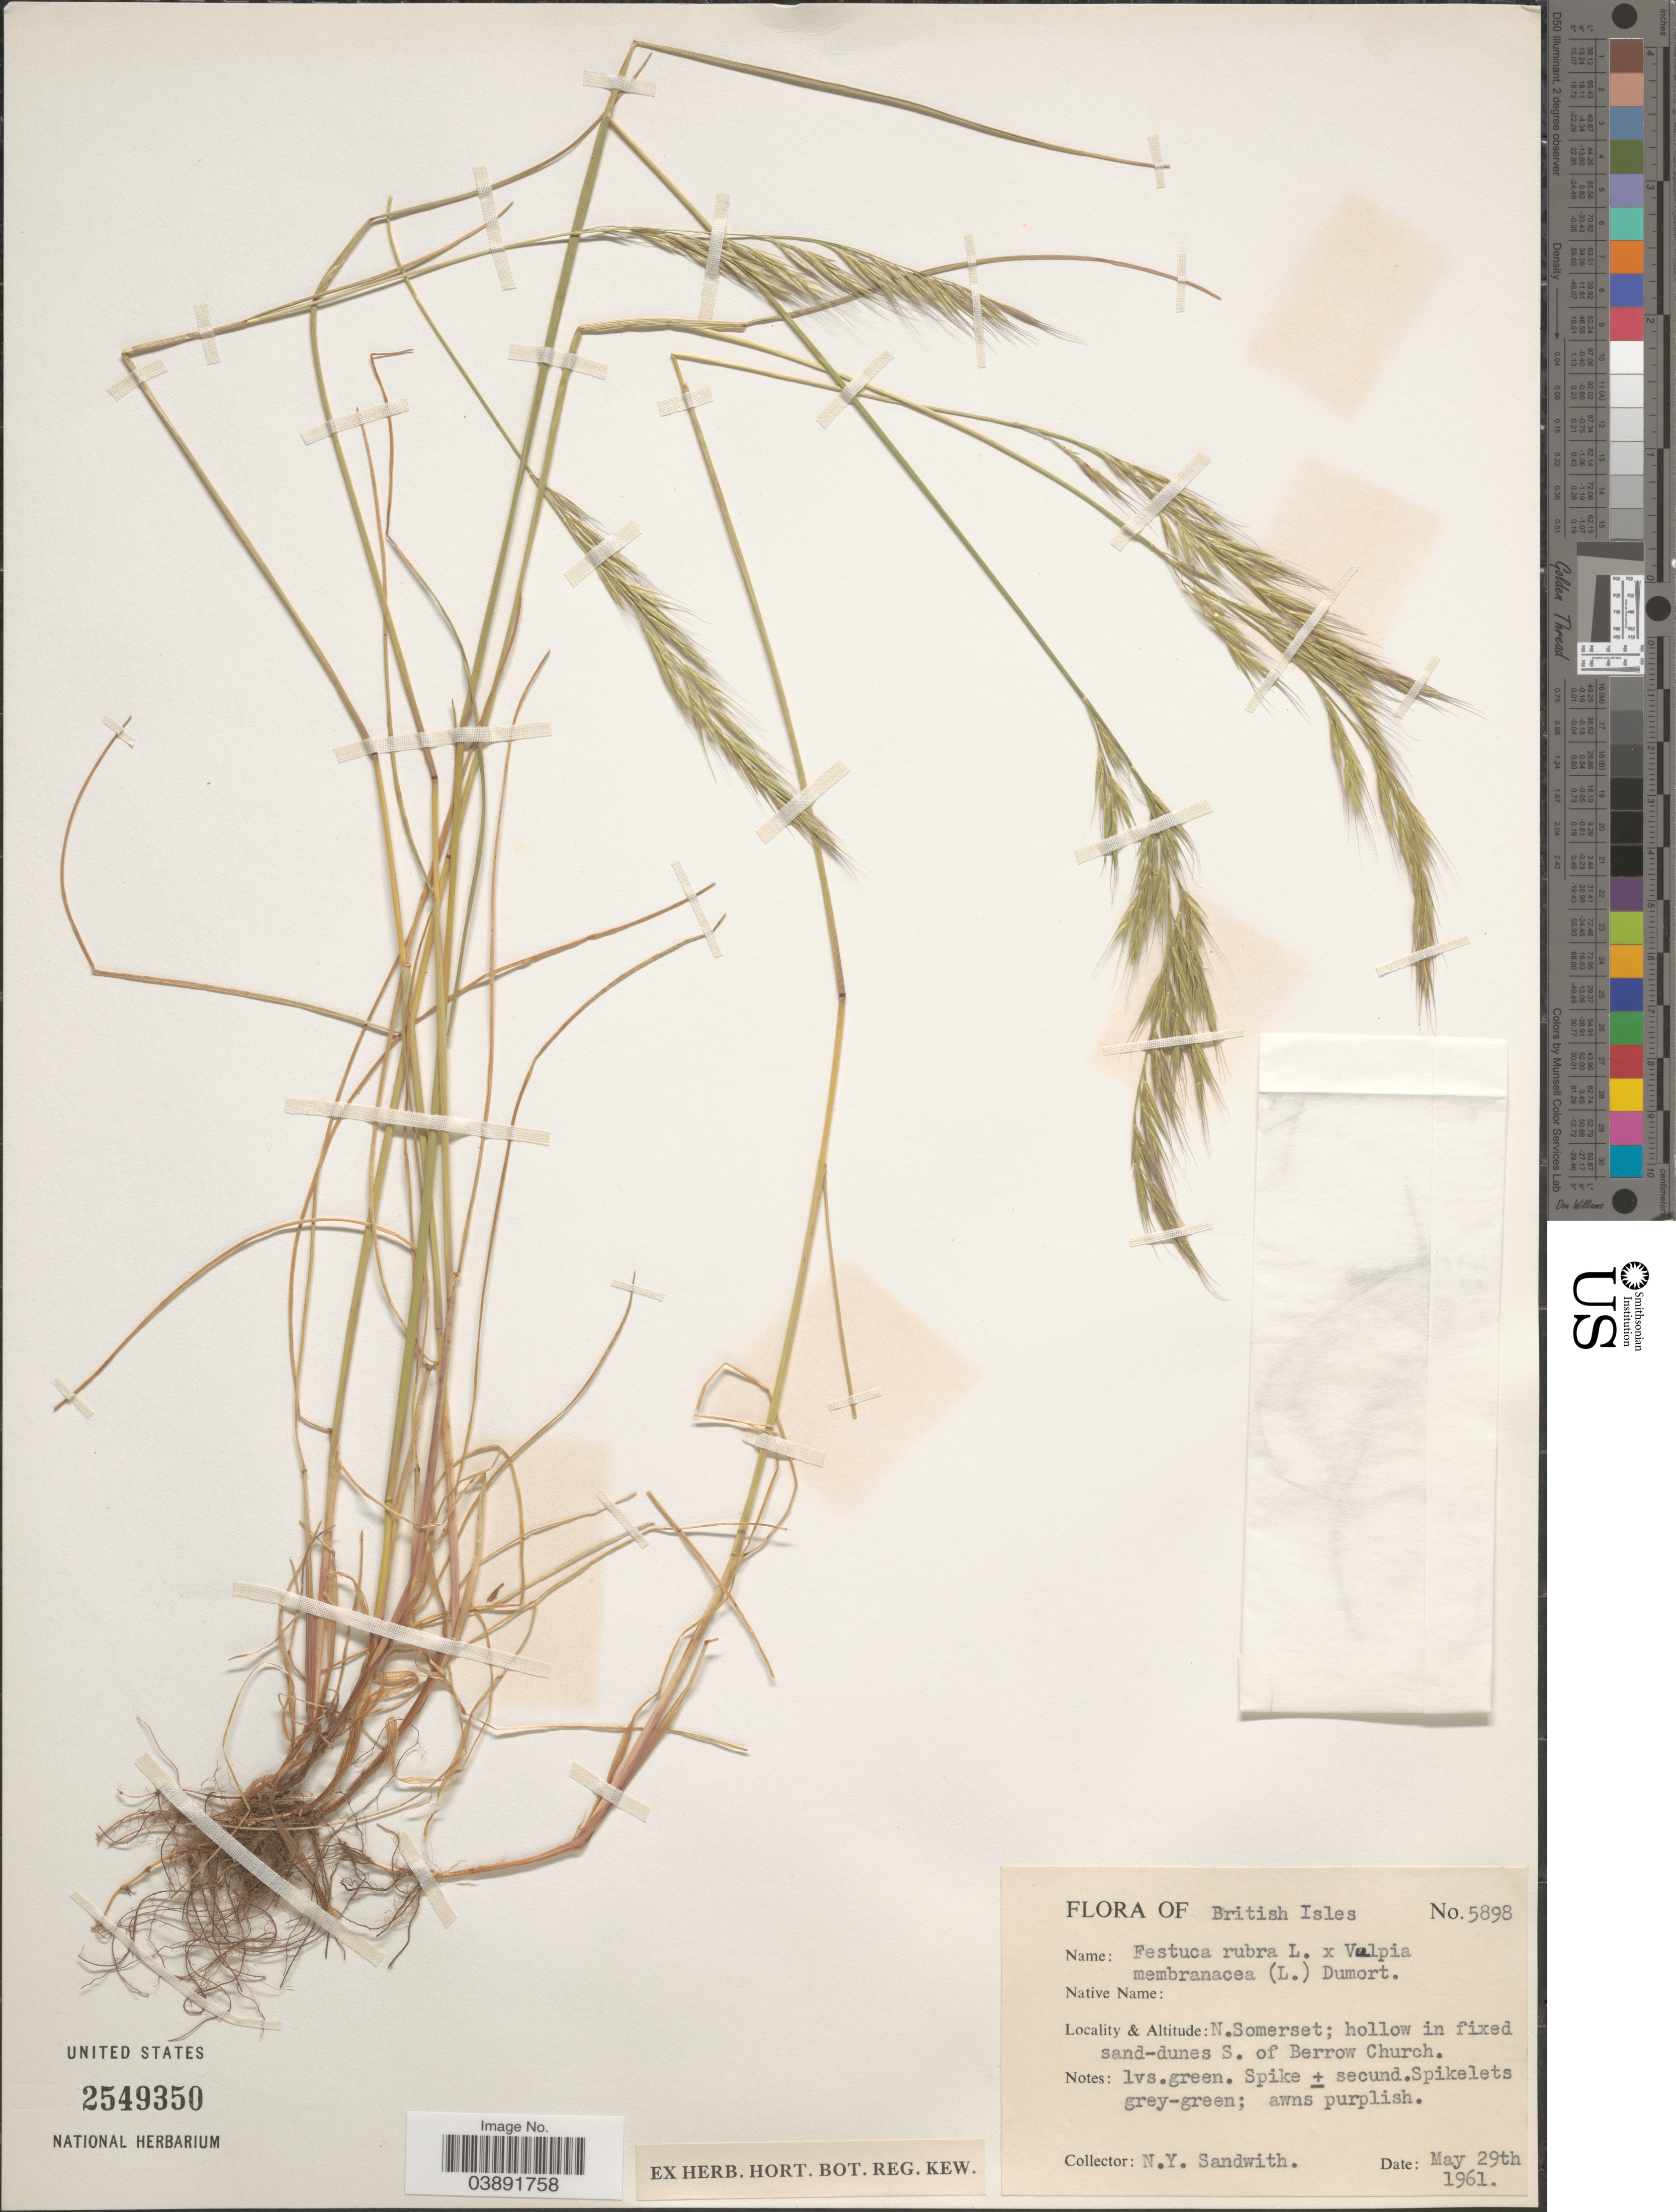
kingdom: Plantae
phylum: Tracheophyta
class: Liliopsida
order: Poales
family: Poaceae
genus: Festuca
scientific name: Festuca sp.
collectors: N. Y. Sandwith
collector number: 5898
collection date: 1961-05-29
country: United Kingdom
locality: British Isles. N.Somerset; hollow in fixed sand-dunes S. of Berrow Church.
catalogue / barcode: US 2549350